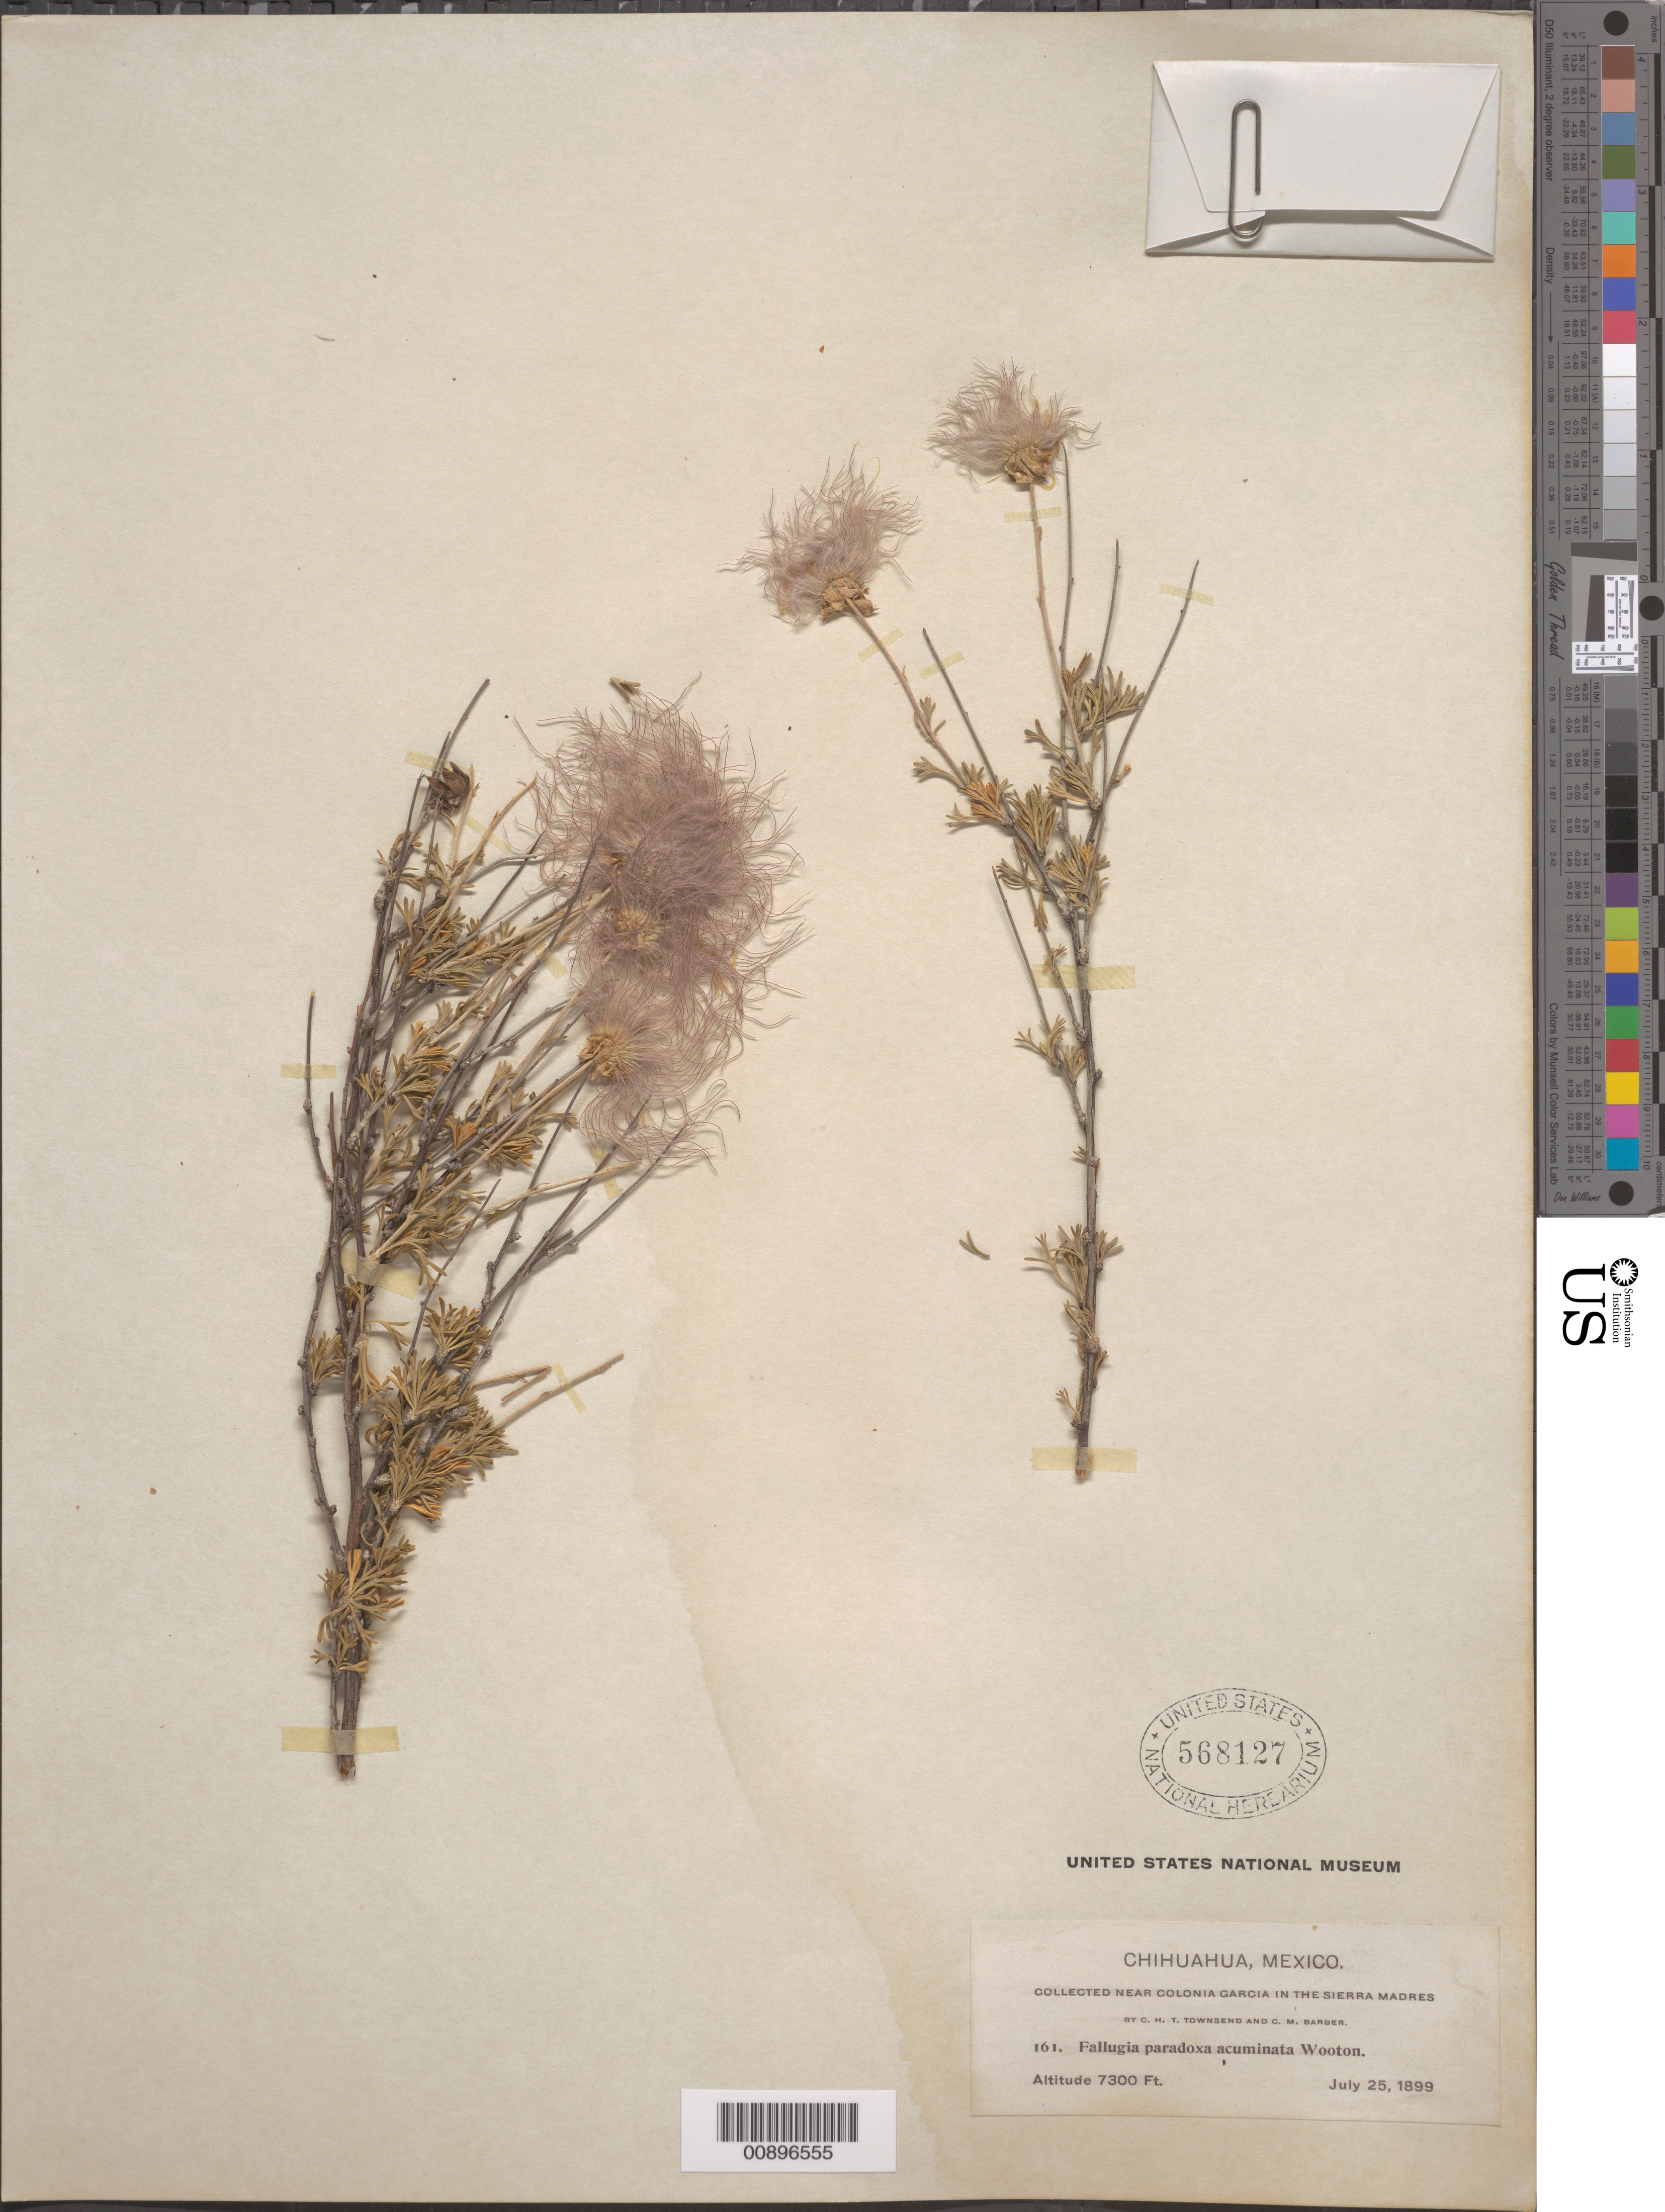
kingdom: Plantae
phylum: Tracheophyta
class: Magnoliopsida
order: Rosales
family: Rosaceae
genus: Fallugia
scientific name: Fallugia paradoxa var. acuminata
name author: Wooton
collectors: C. H. T. Townsend & C. Barber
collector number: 161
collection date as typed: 25 Jul 1899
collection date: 1899-07-25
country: Mexico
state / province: Chihuahua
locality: Near Colonia García in the Sierra Madre, Chihuahua.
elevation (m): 2225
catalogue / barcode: US 568127